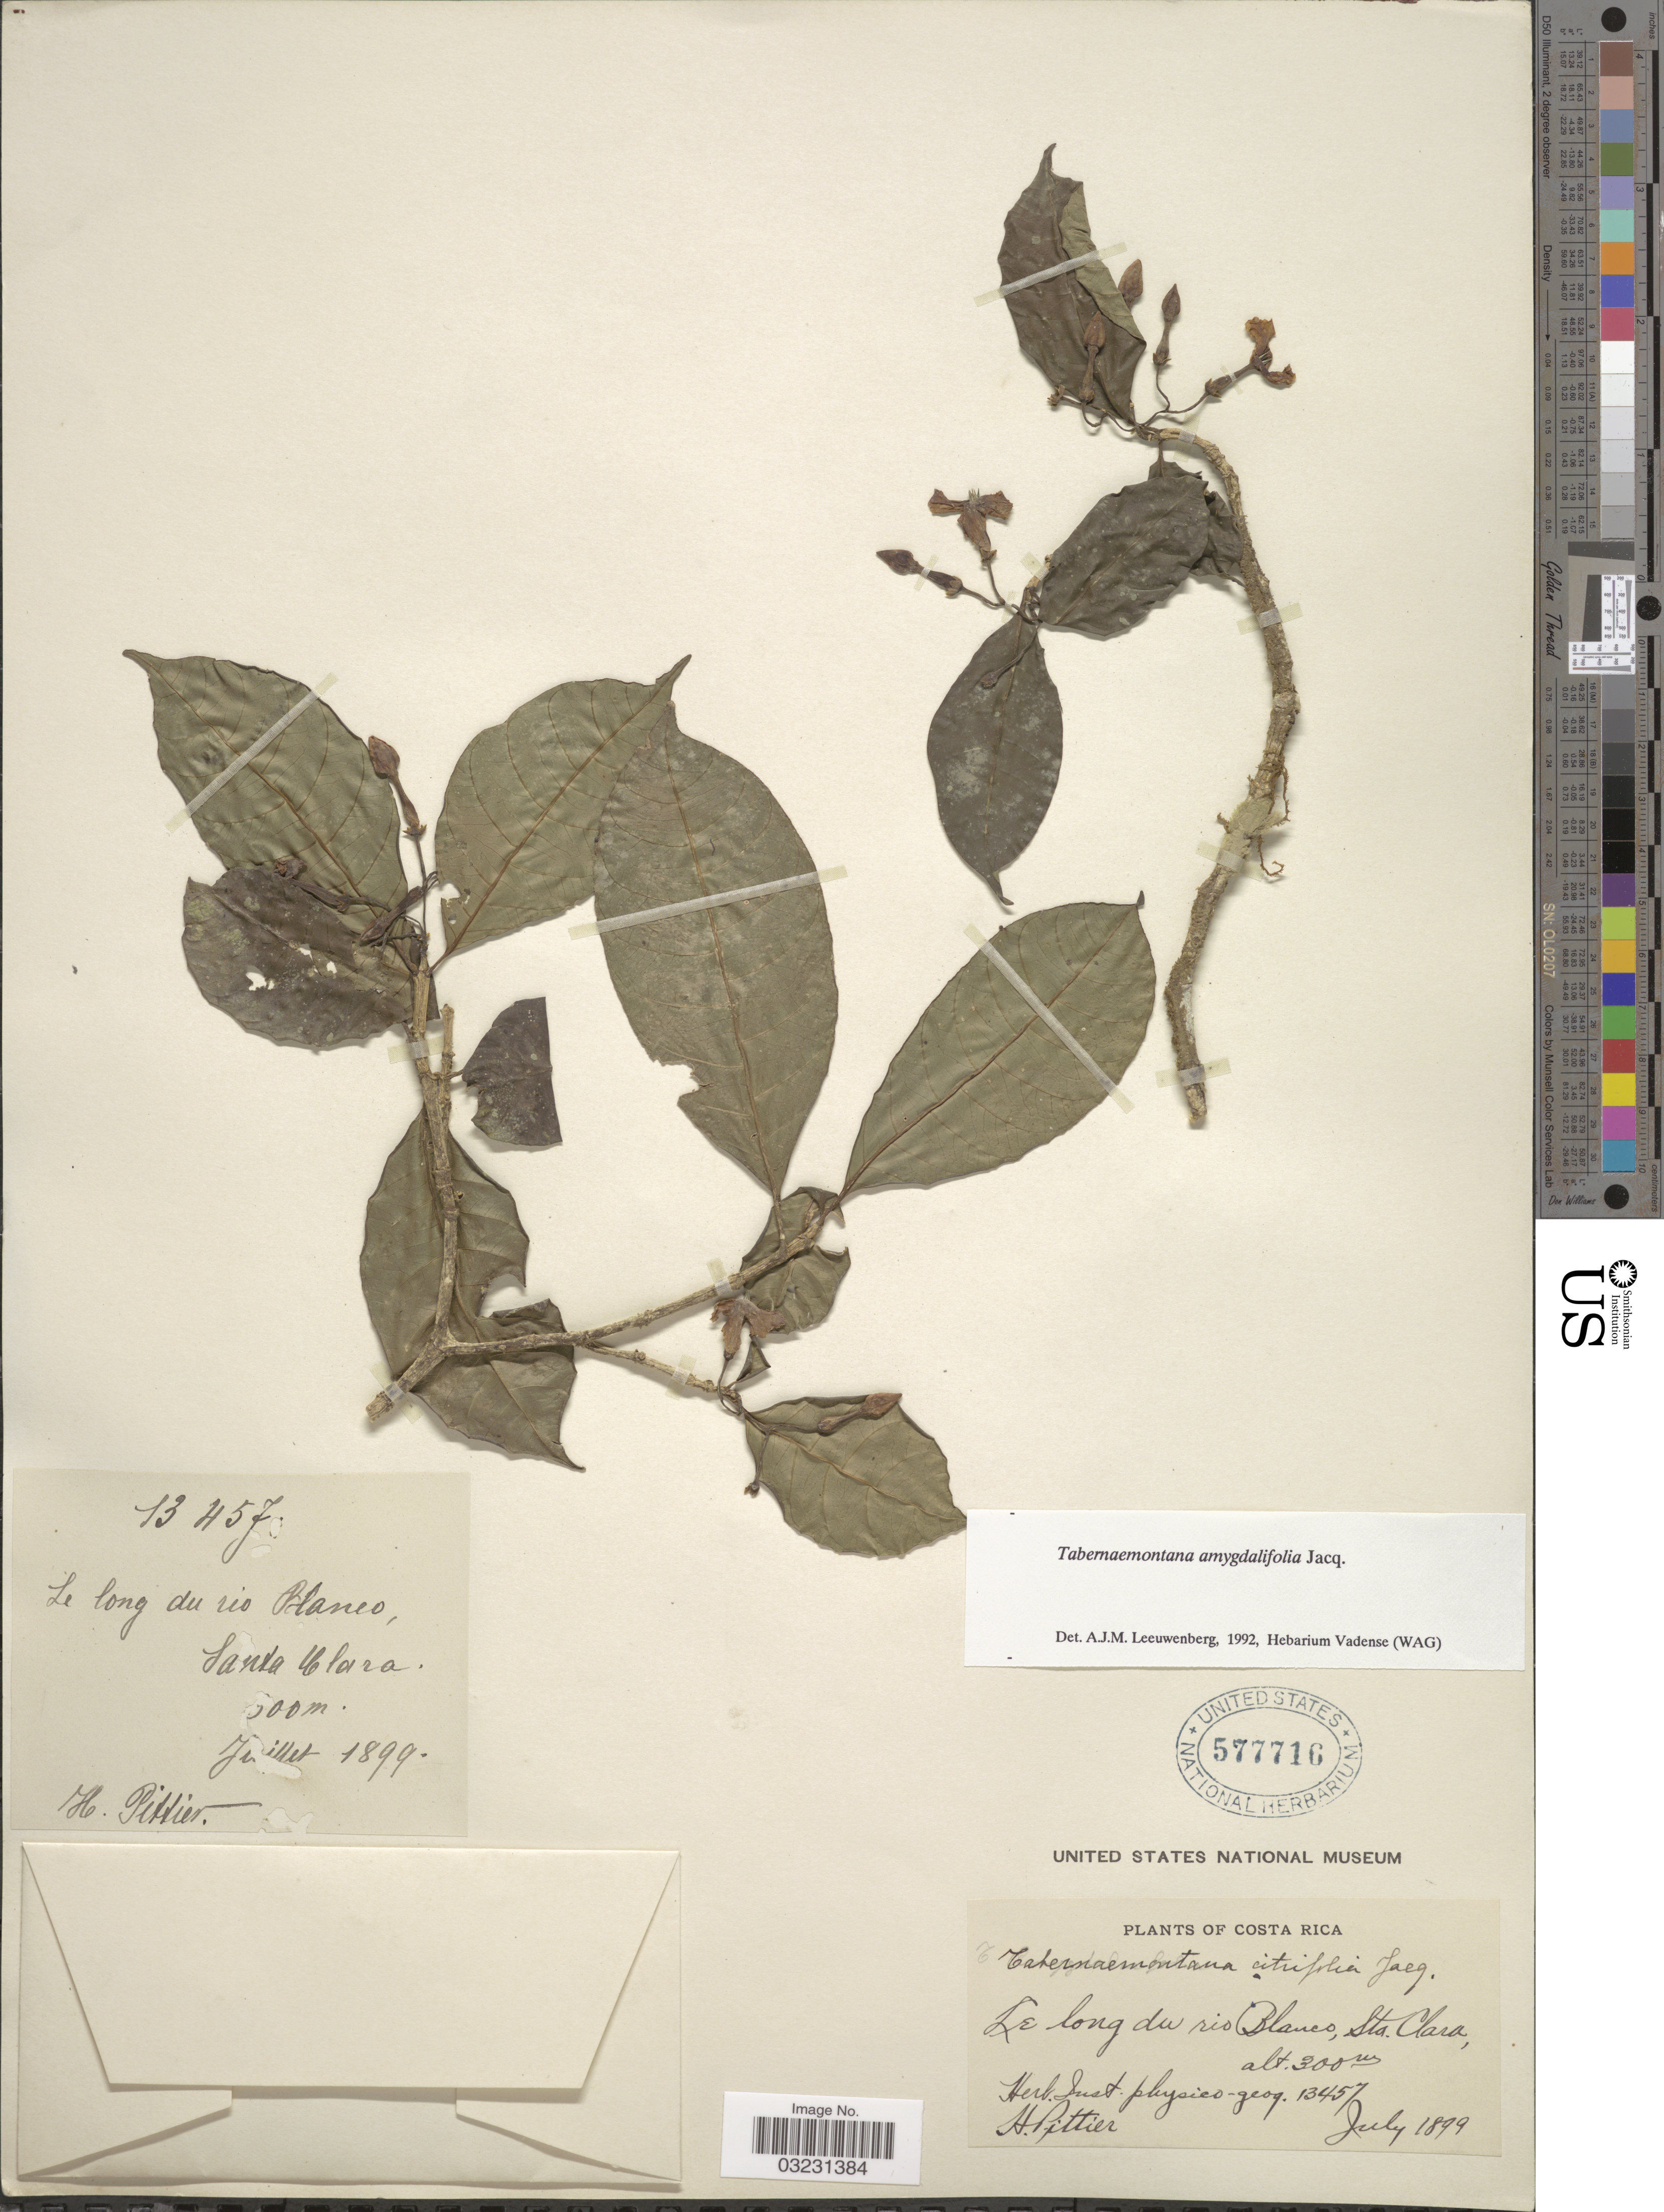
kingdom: Plantae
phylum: Tracheophyta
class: Magnoliopsida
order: Gentianales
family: Apocynaceae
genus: Tabernaemontana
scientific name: Tabernaemontana amygdalifolia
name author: Jacq.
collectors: H. F. Pittier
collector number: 13457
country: Costa Rica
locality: Le long du rio Blanco, Stanta Clara.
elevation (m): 300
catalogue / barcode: US 577716